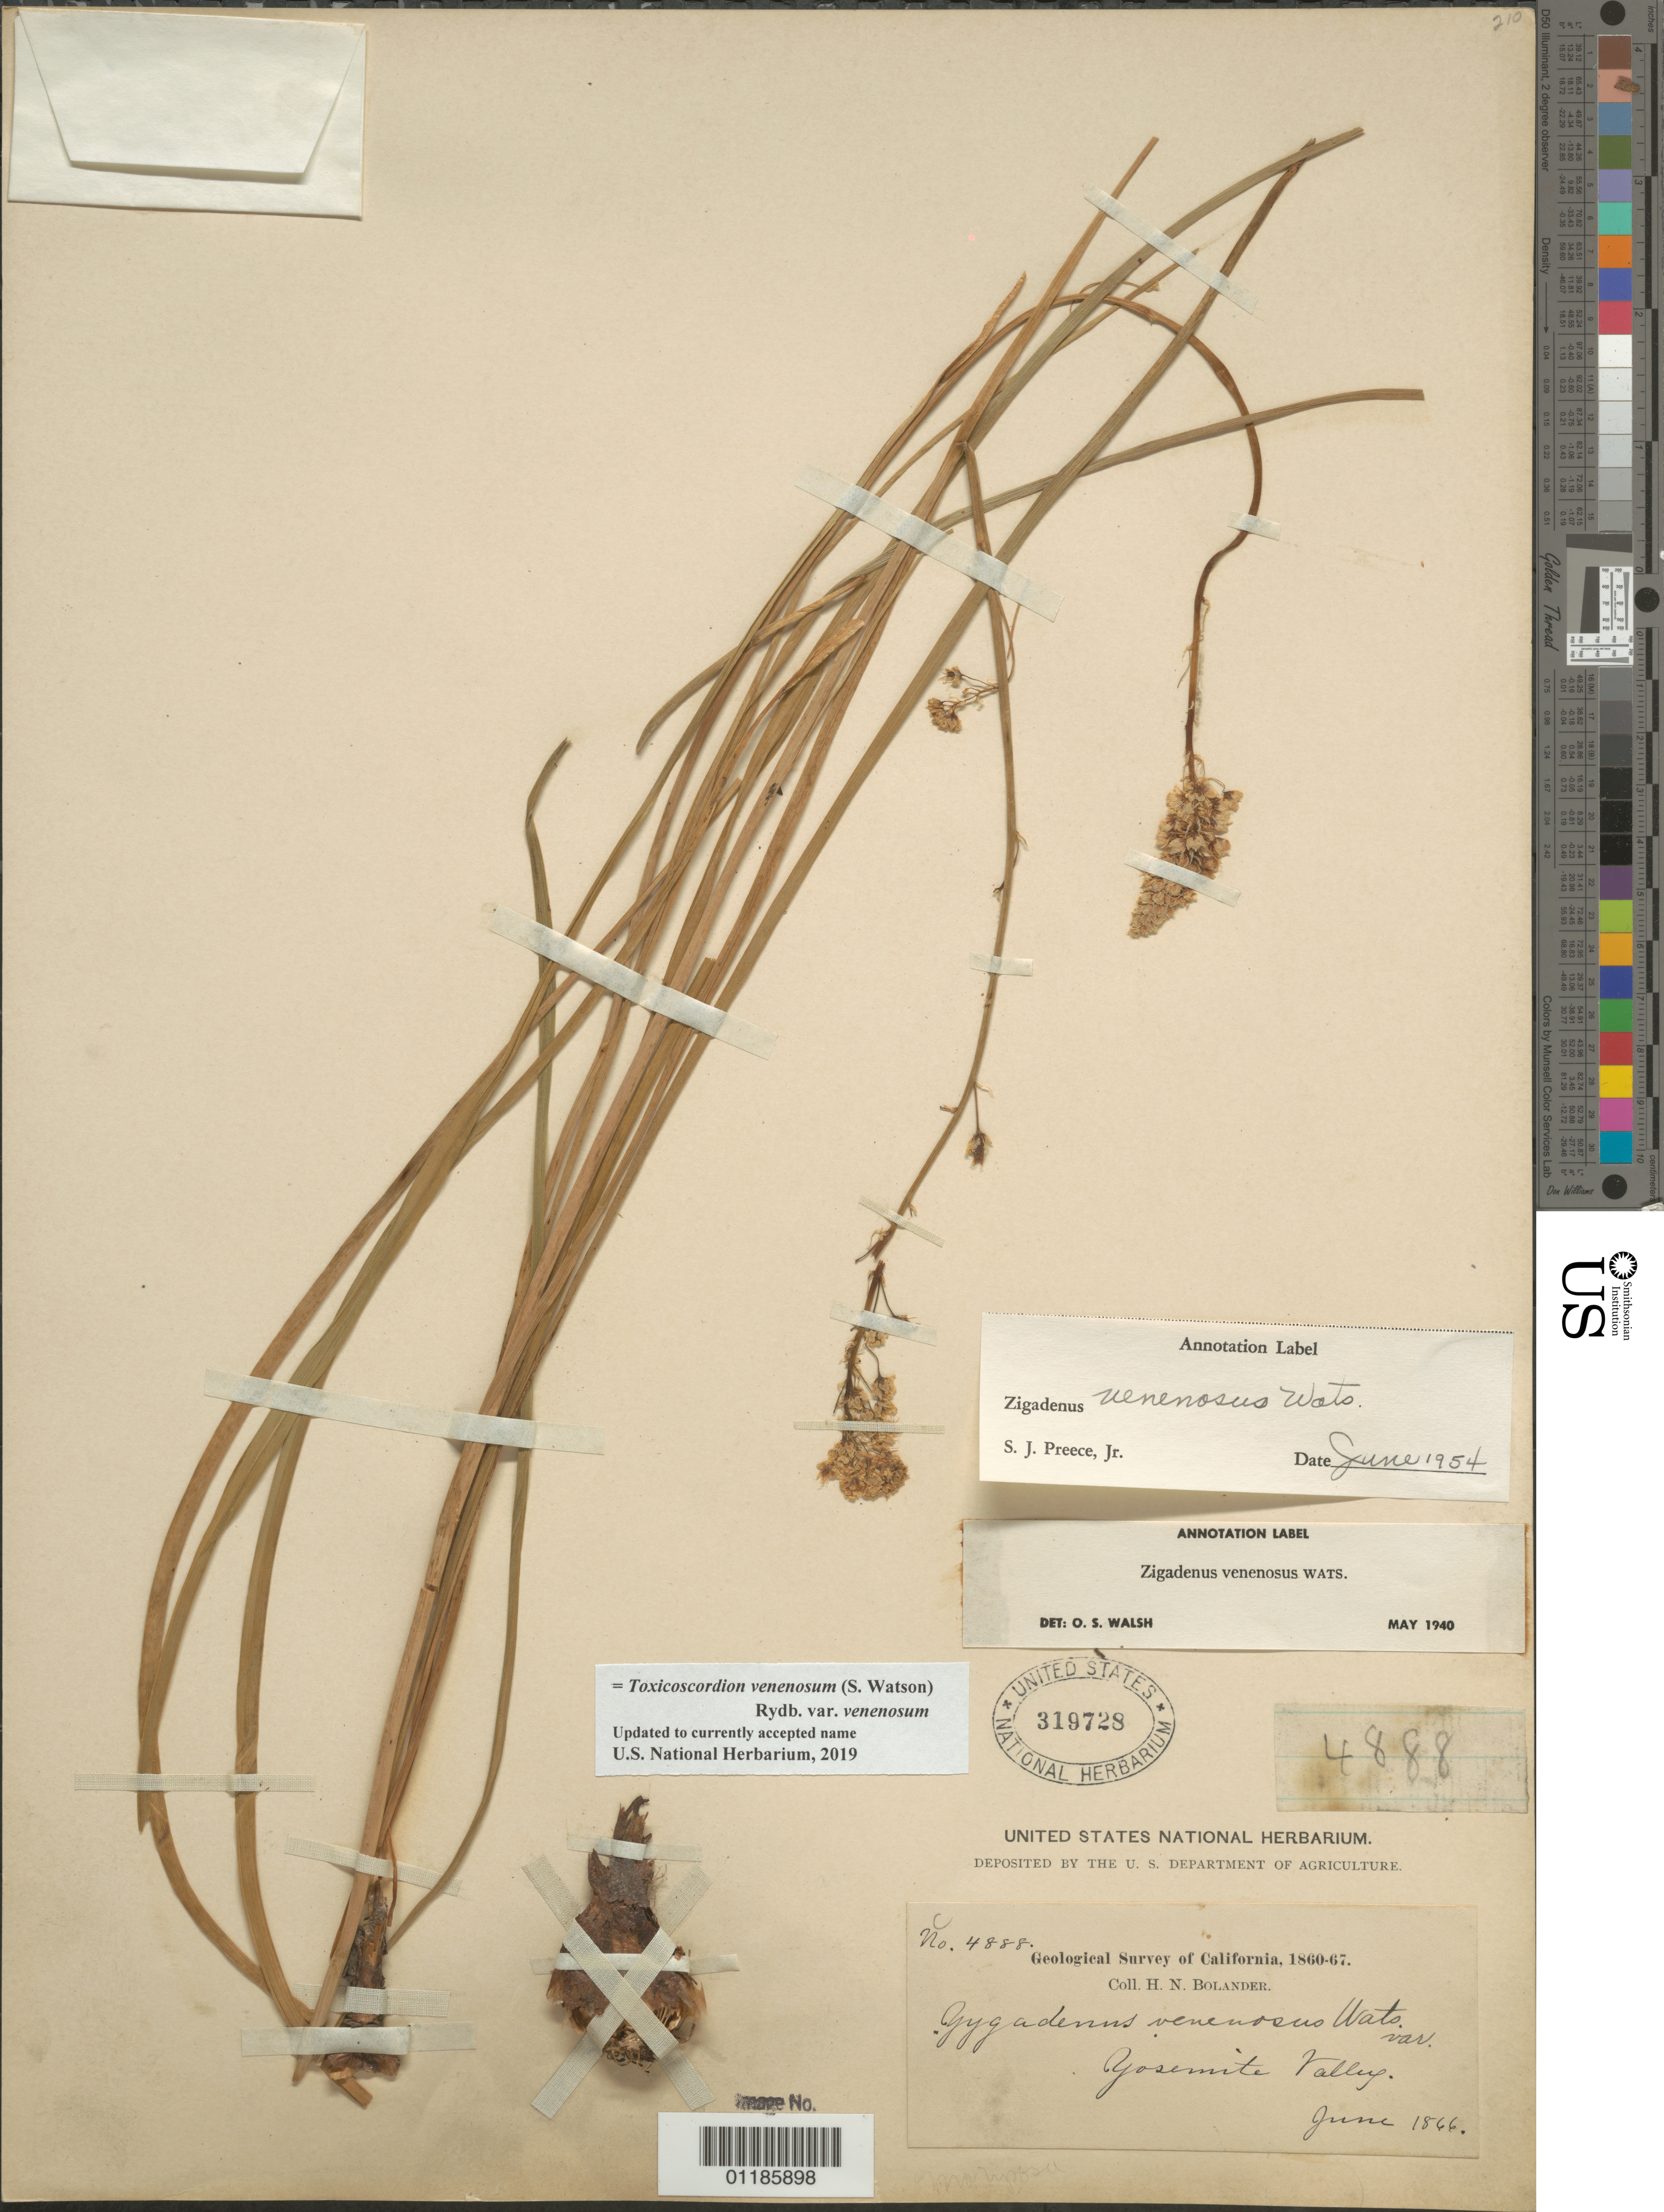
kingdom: Plantae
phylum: Tracheophyta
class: Liliopsida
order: Liliales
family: Melanthiaceae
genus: Toxicoscordion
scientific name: Toxicoscordion venenosum (S. Watson) Rydb. var. venenosum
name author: (S. Watson) Rydb.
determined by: Strong, Mark T., (BOT), Smithsonian Institution - National Museum of Natural History (UNITED STATES)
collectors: H. Bolander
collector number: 4888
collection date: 1866-06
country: United States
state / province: California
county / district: Mariposa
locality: Yosemite Valley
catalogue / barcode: US 319728